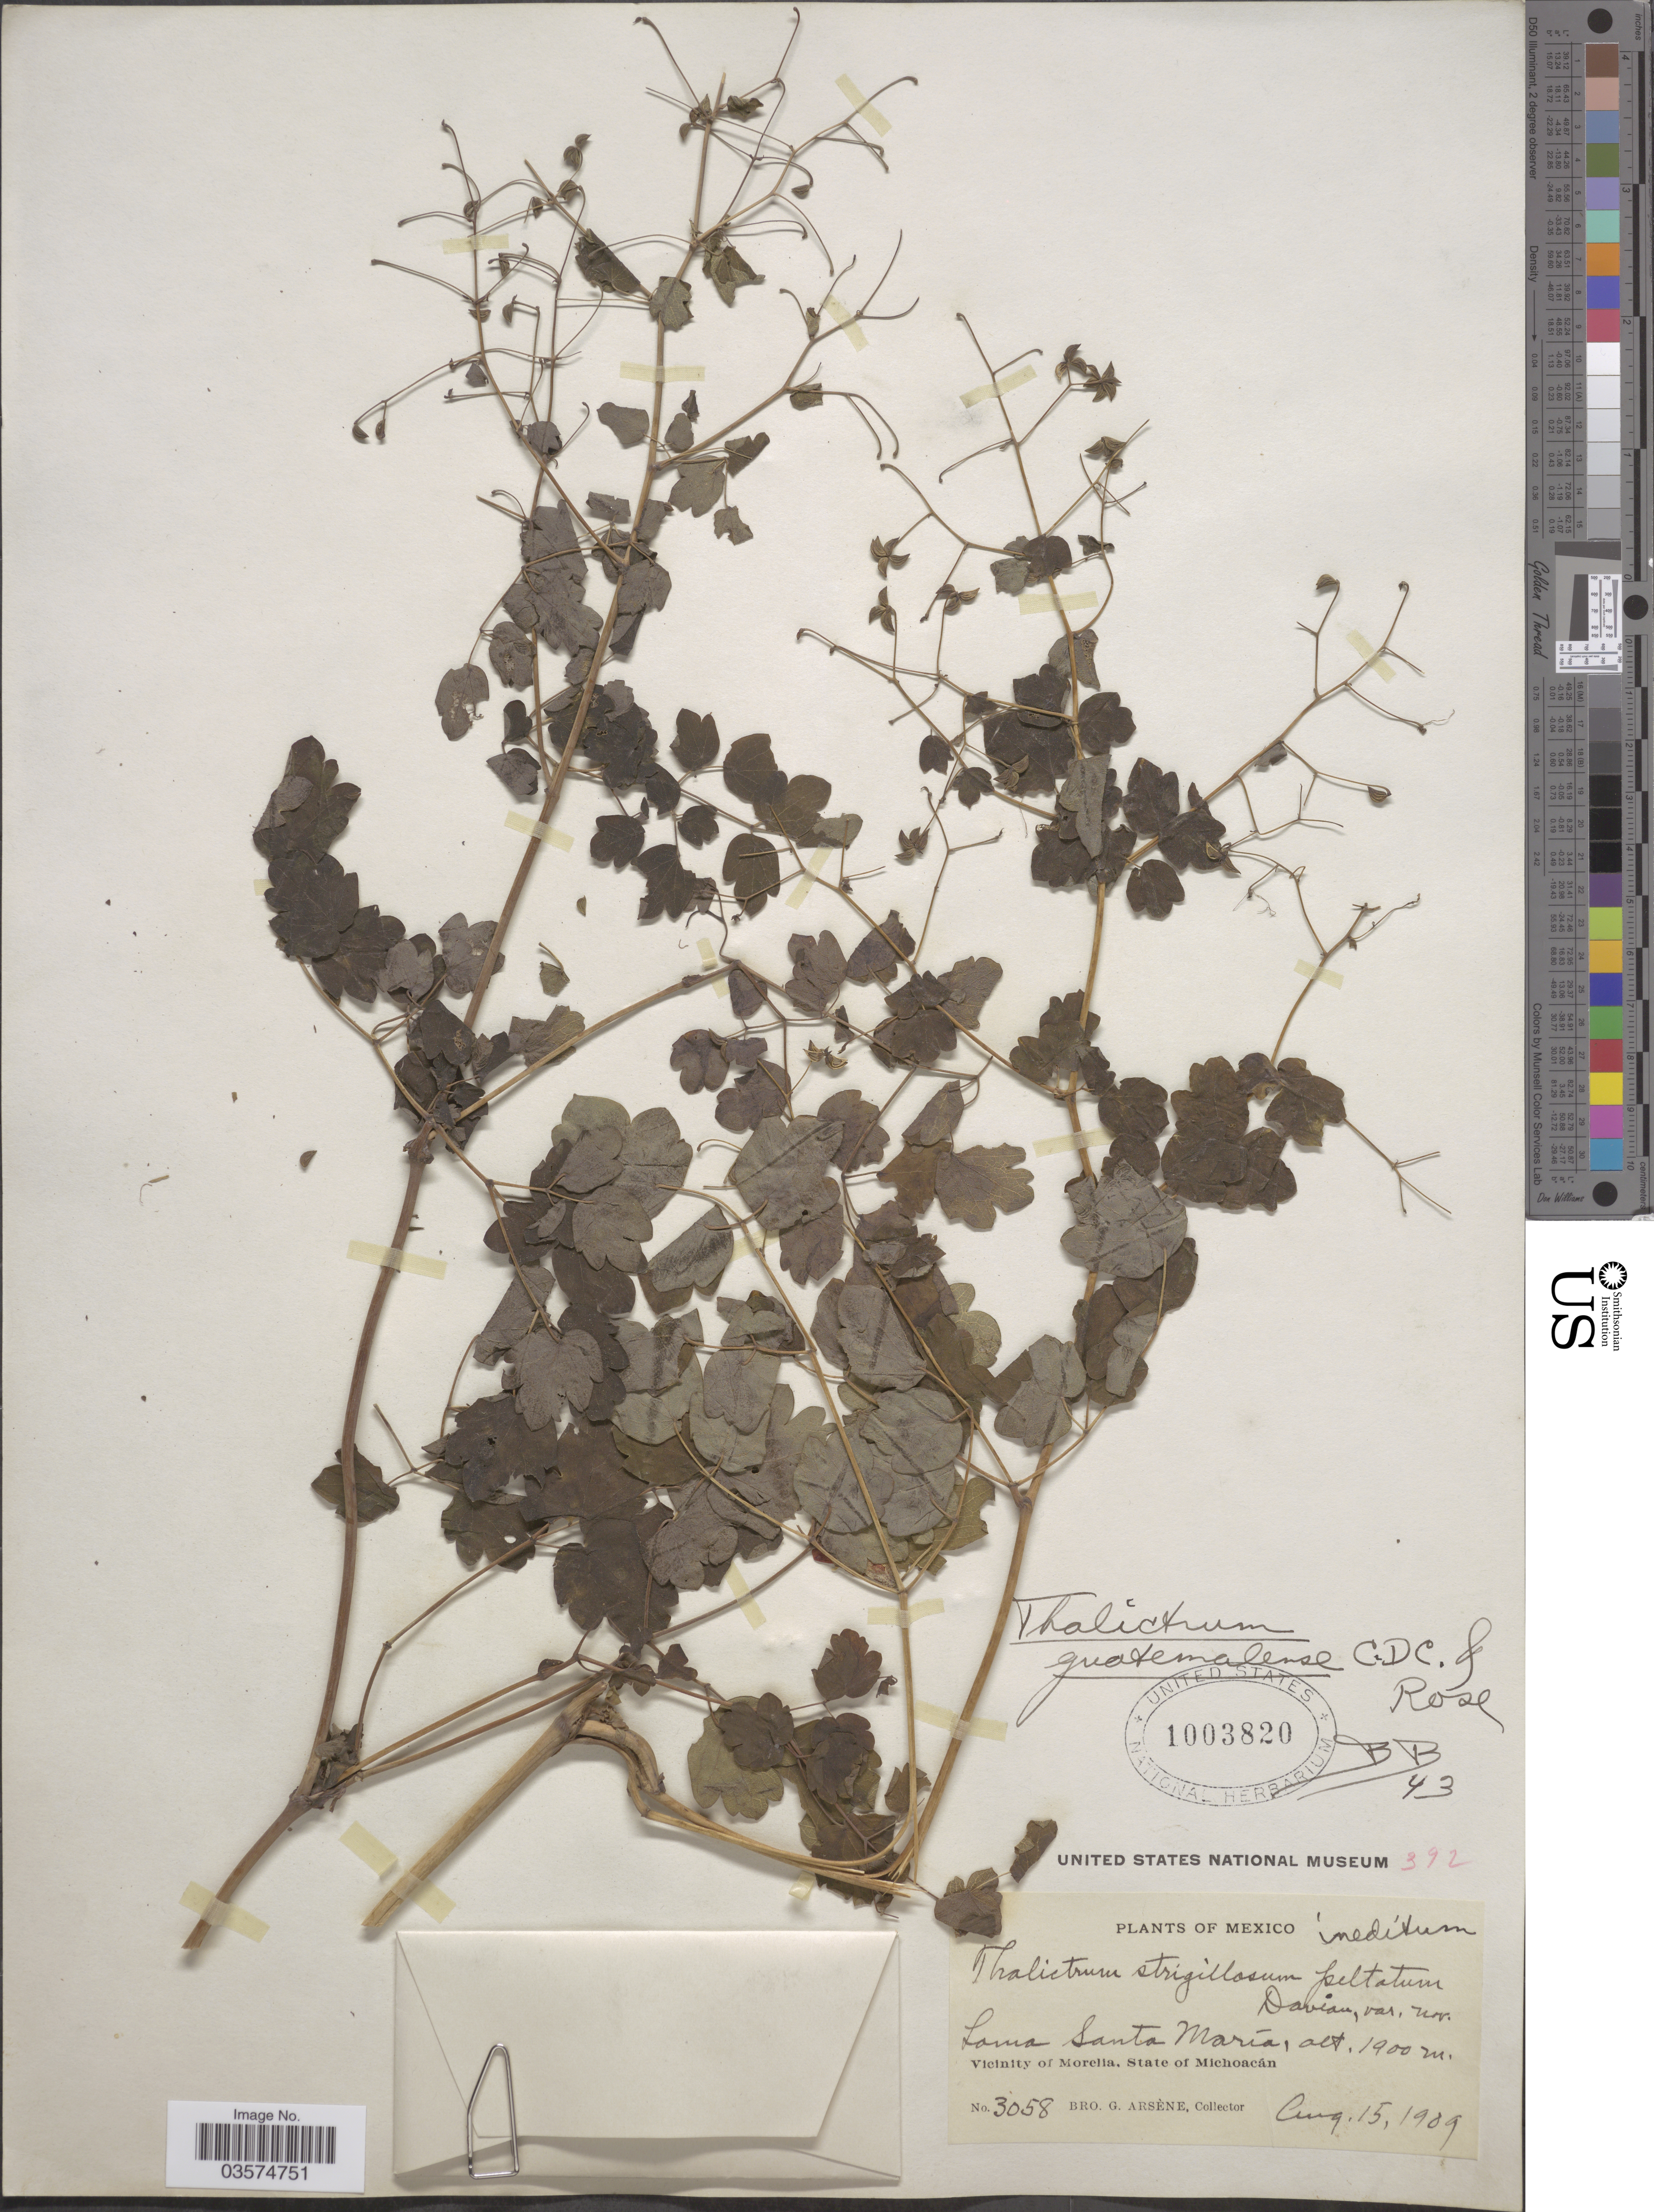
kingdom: Plantae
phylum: Tracheophyta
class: Magnoliopsida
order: Ranunculales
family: Ranunculaceae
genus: Thalictrum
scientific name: Thalictrum guatemalense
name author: C. DC. & Rose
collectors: Bro. G. Arsène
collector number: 3058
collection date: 1909-08-15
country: Mexico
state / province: Michoacán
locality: Loma Santa María. Vicinity of Morelia.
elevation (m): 1900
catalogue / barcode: US 1003820